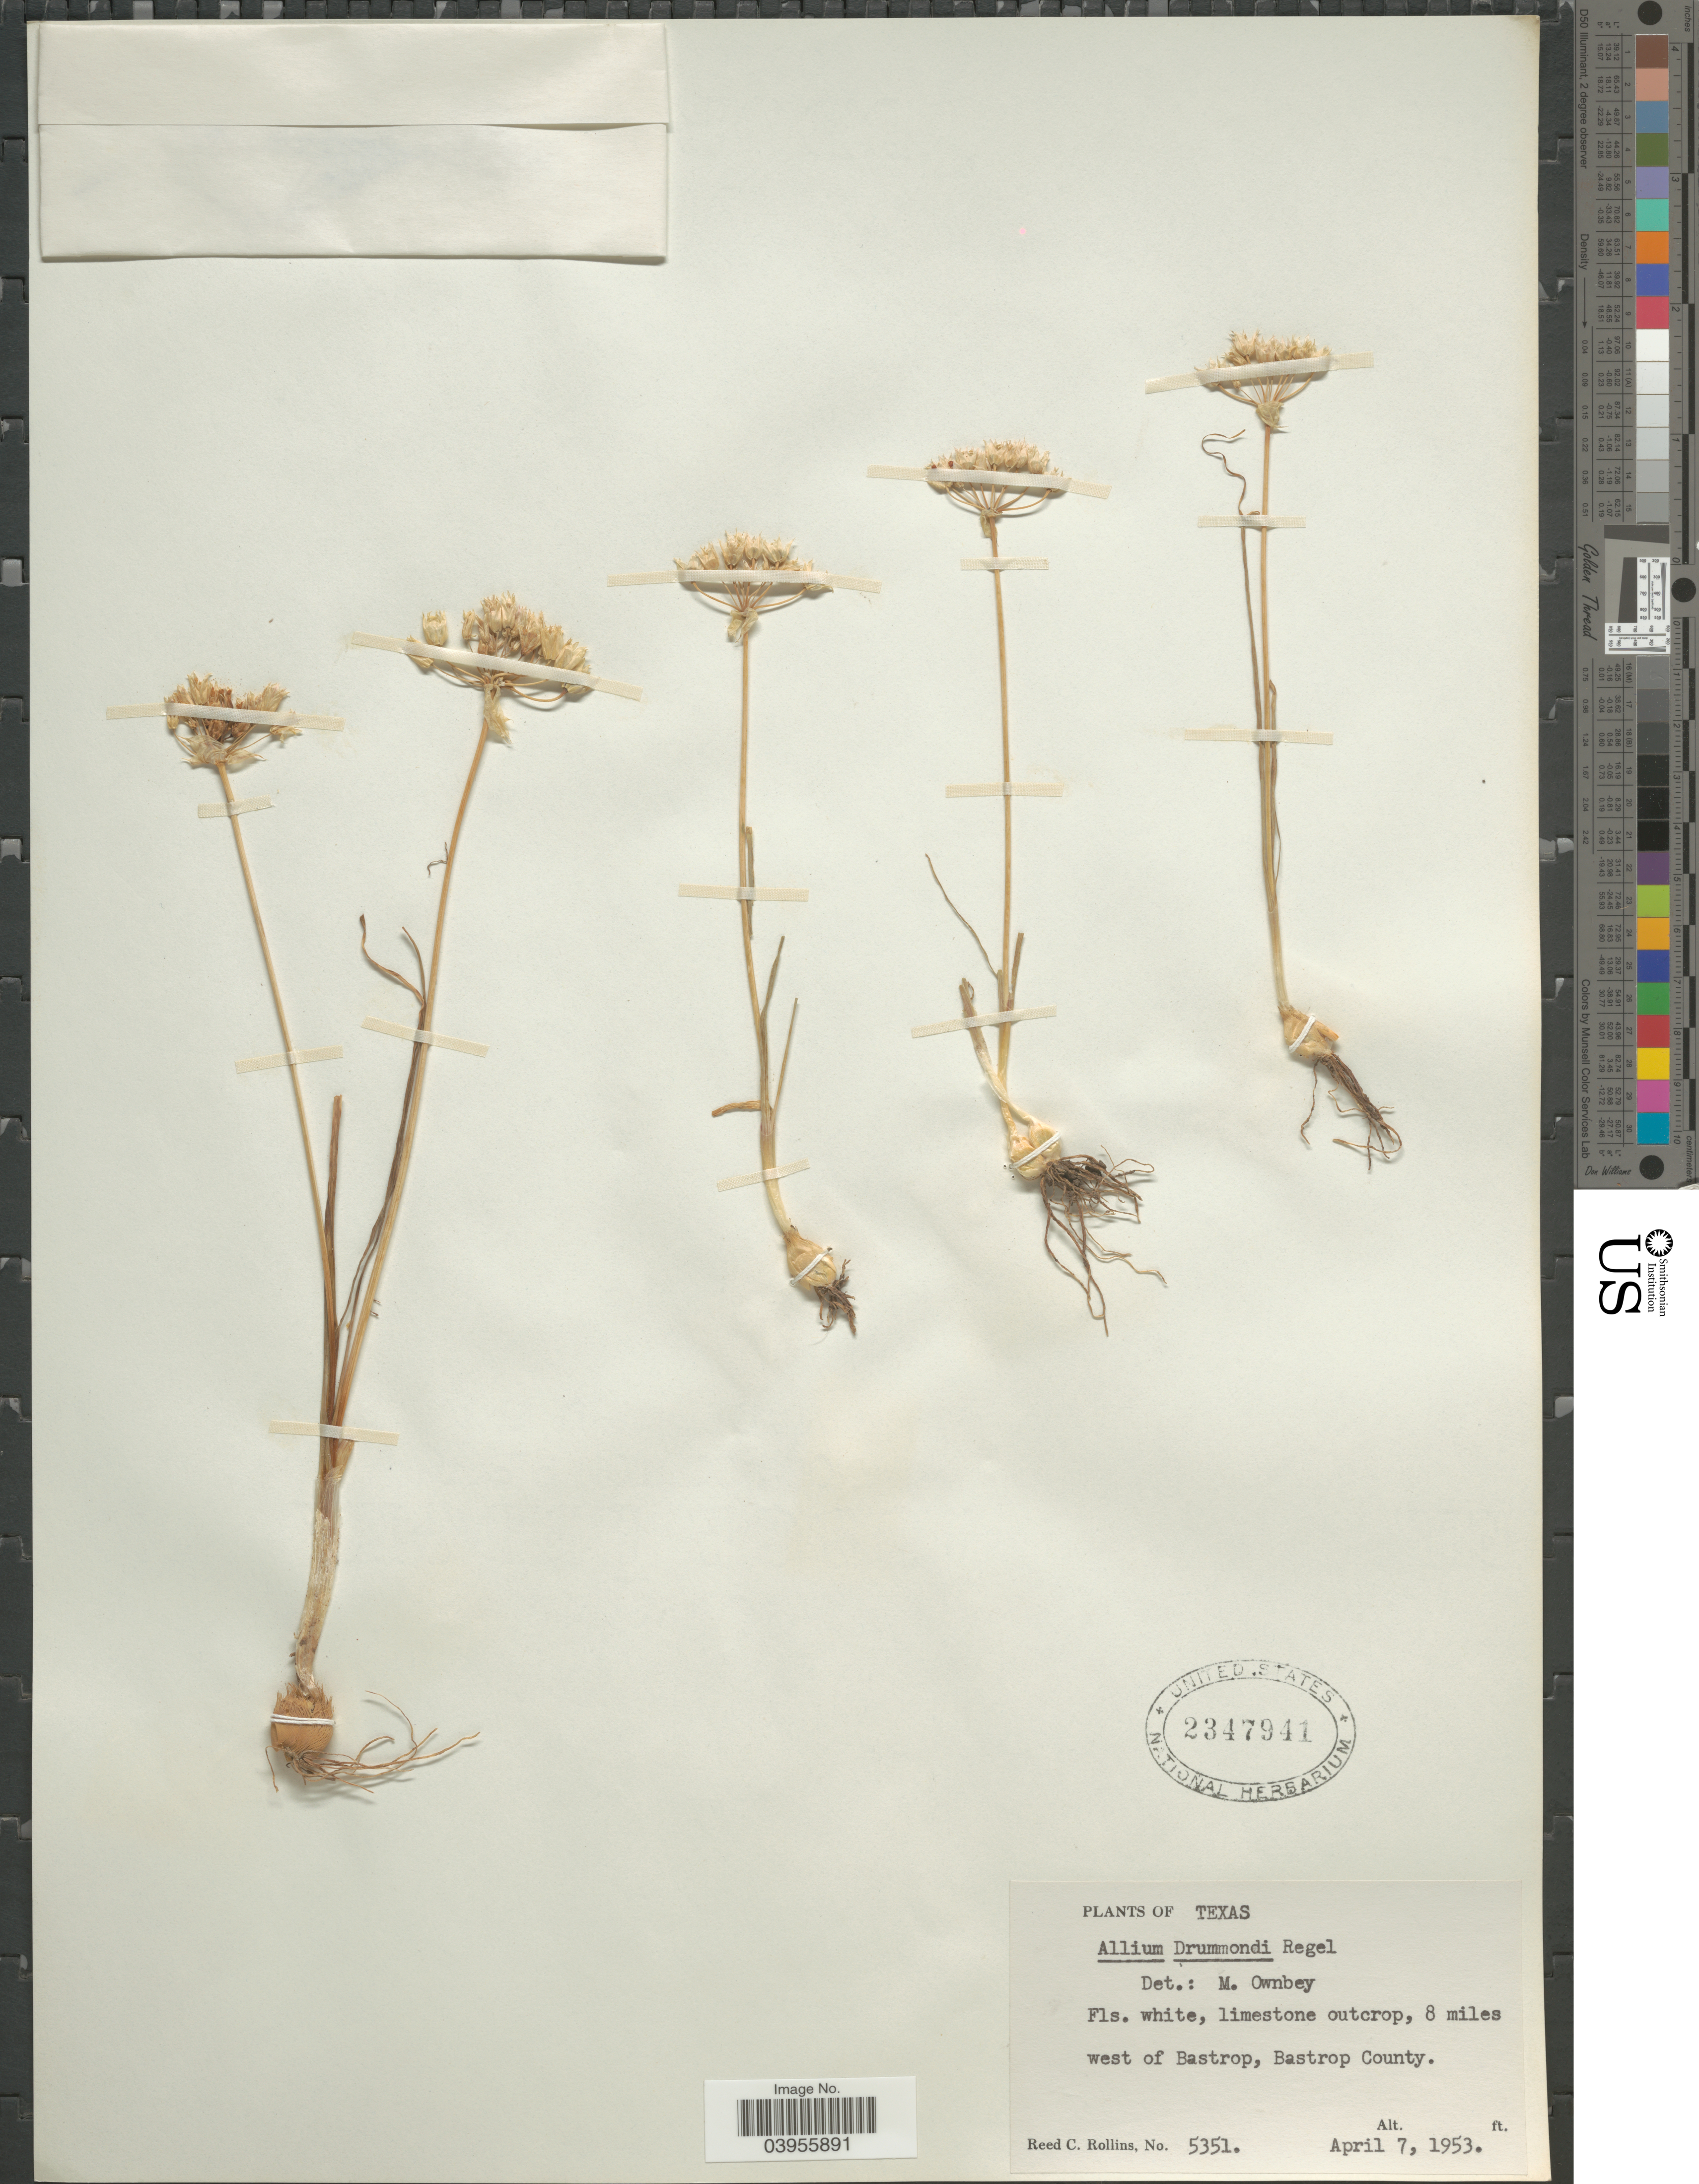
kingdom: Plantae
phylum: Tracheophyta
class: Liliopsida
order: Asparagales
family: Amaryllidaceae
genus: Allium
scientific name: Allium drummondii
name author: Regel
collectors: R. C. Rollins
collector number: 5351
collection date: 1953-04-07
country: United States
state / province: Texas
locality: Limestone outcrop, 8 miles west of Bastrop, Bastrop County.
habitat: limestone outcrop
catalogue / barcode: US 2347941